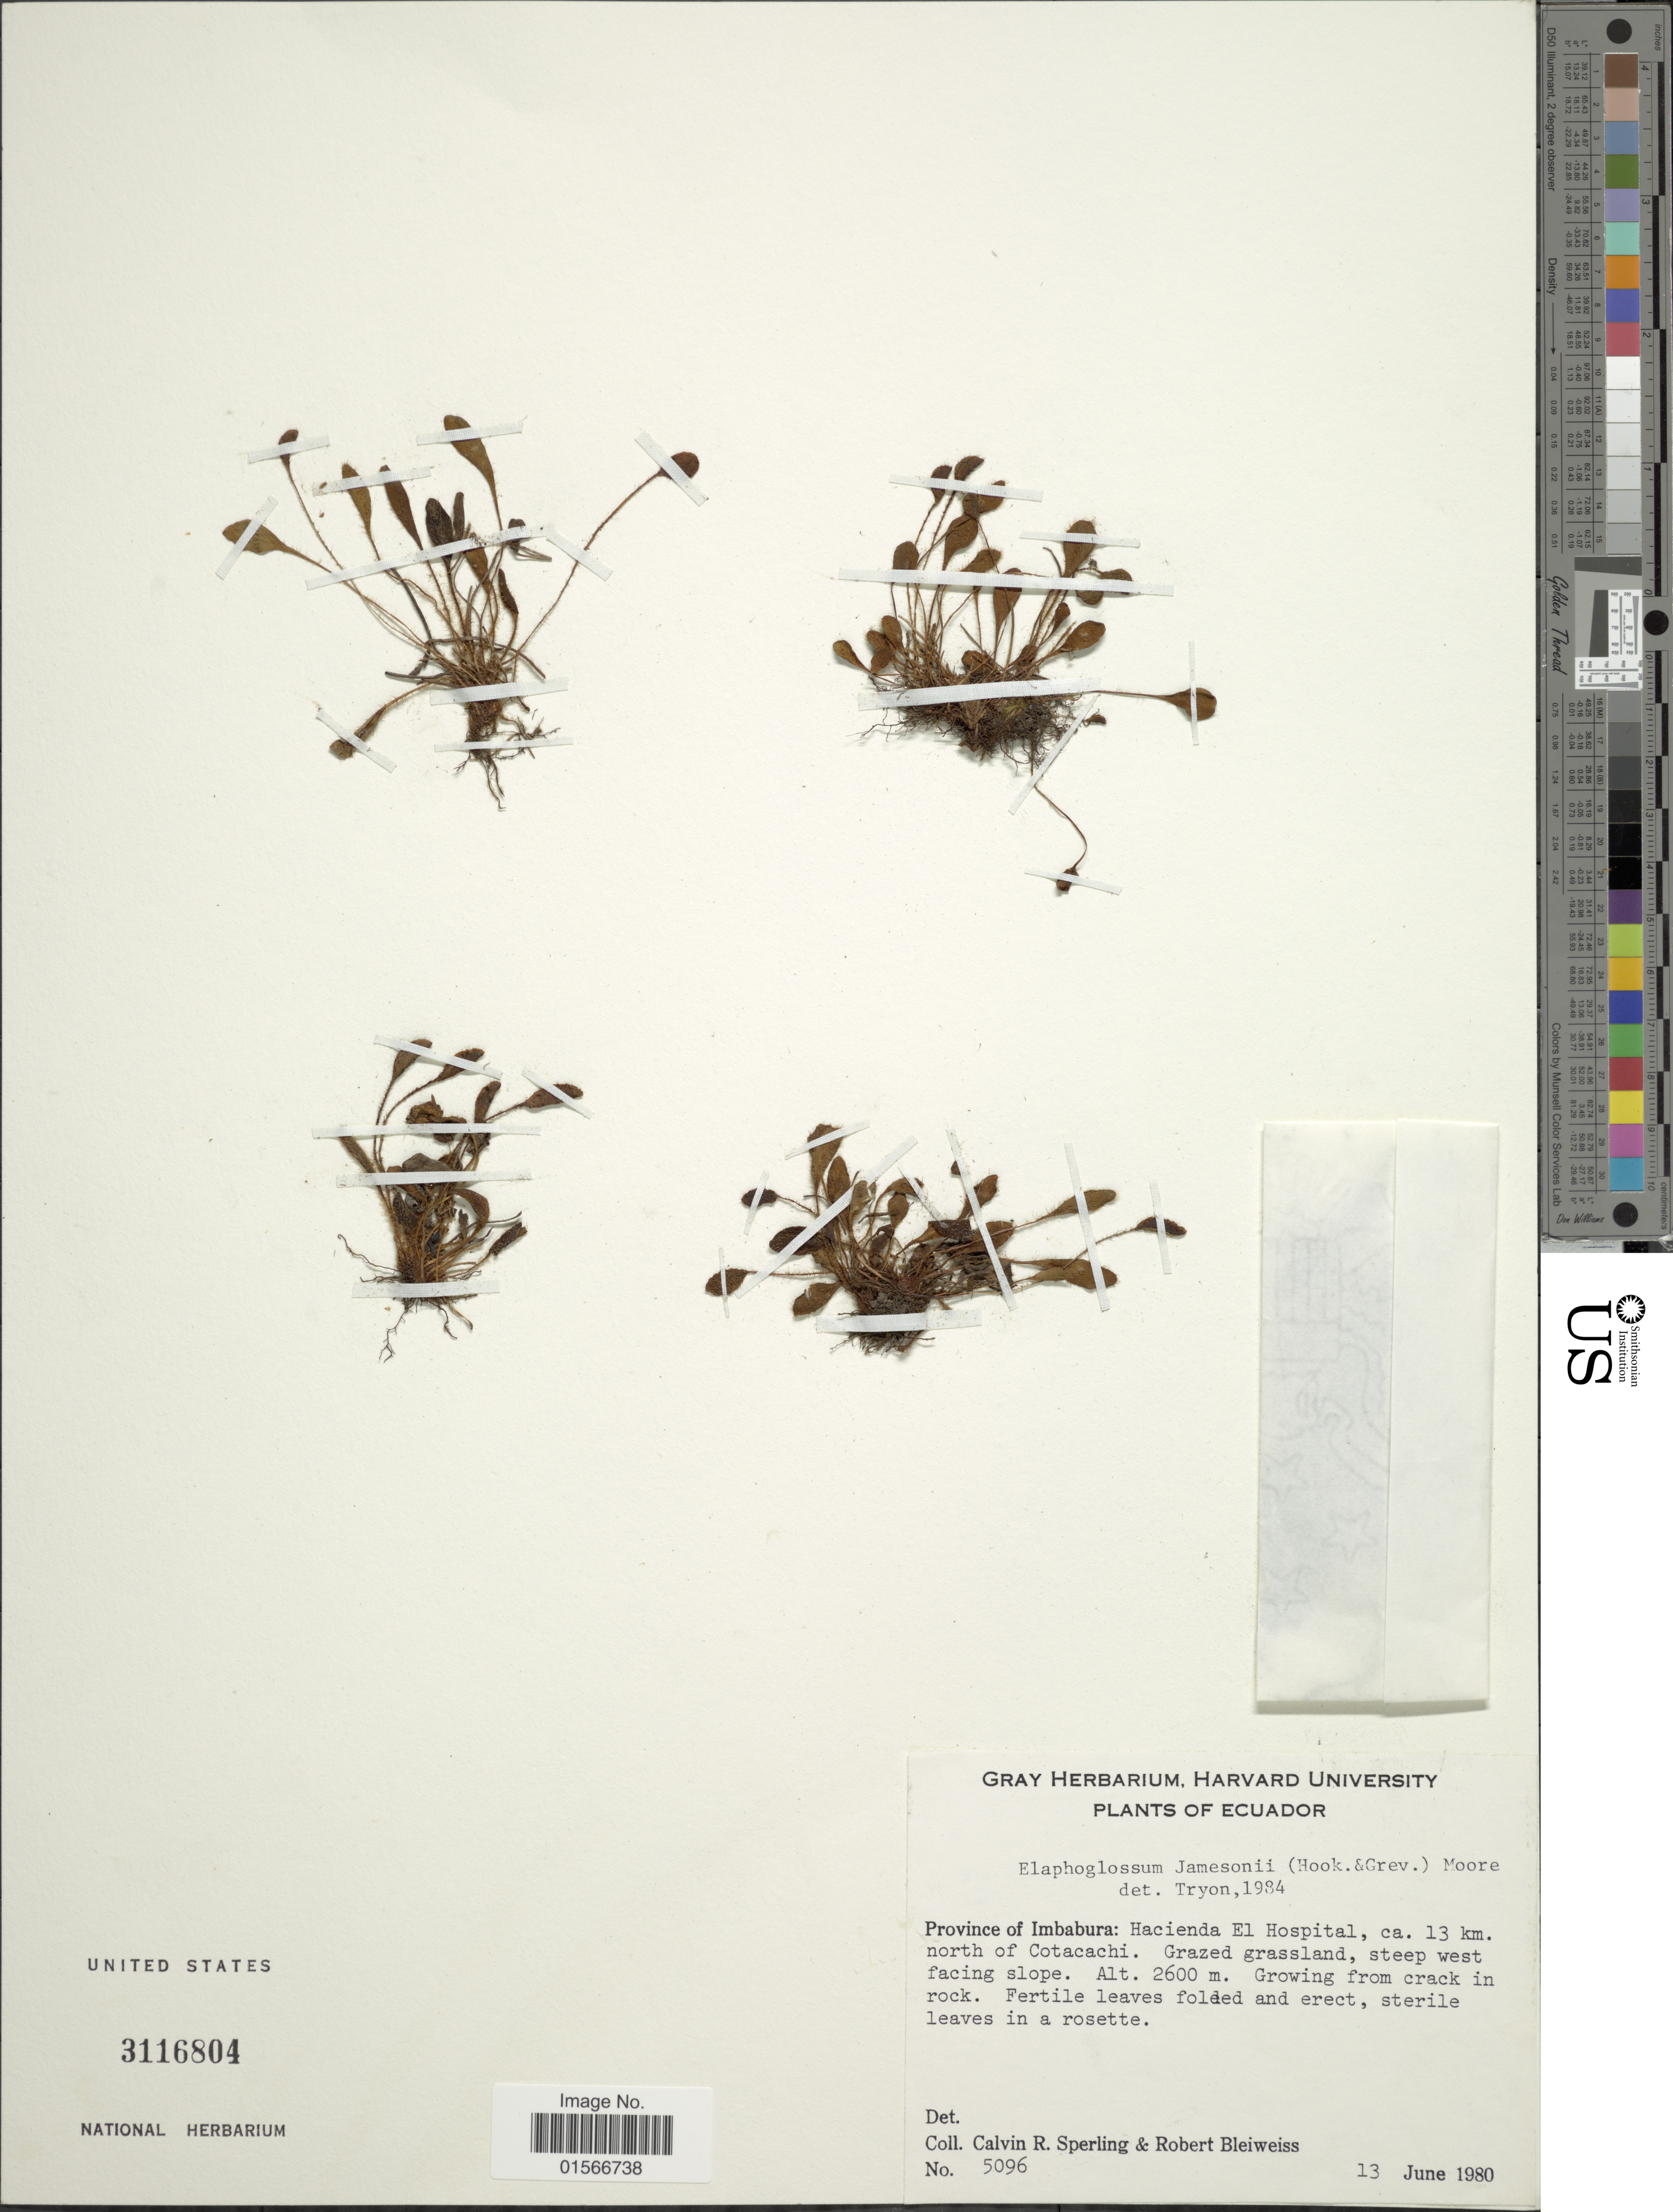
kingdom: Plantae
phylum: Tracheophyta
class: Polypodiopsida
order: Polypodiales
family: Dryopteridaceae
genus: Elaphoglossum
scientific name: Elaphoglossum jamesonii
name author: (Hook. & Grev.) T. Moore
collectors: C. R. Sperling & R. Bleiweiss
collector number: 5096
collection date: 1980-06-13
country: Ecuador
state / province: Imbabura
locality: Hacienda El Hospital, ca. 13 km. facing slope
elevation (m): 2600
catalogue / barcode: US 3116804